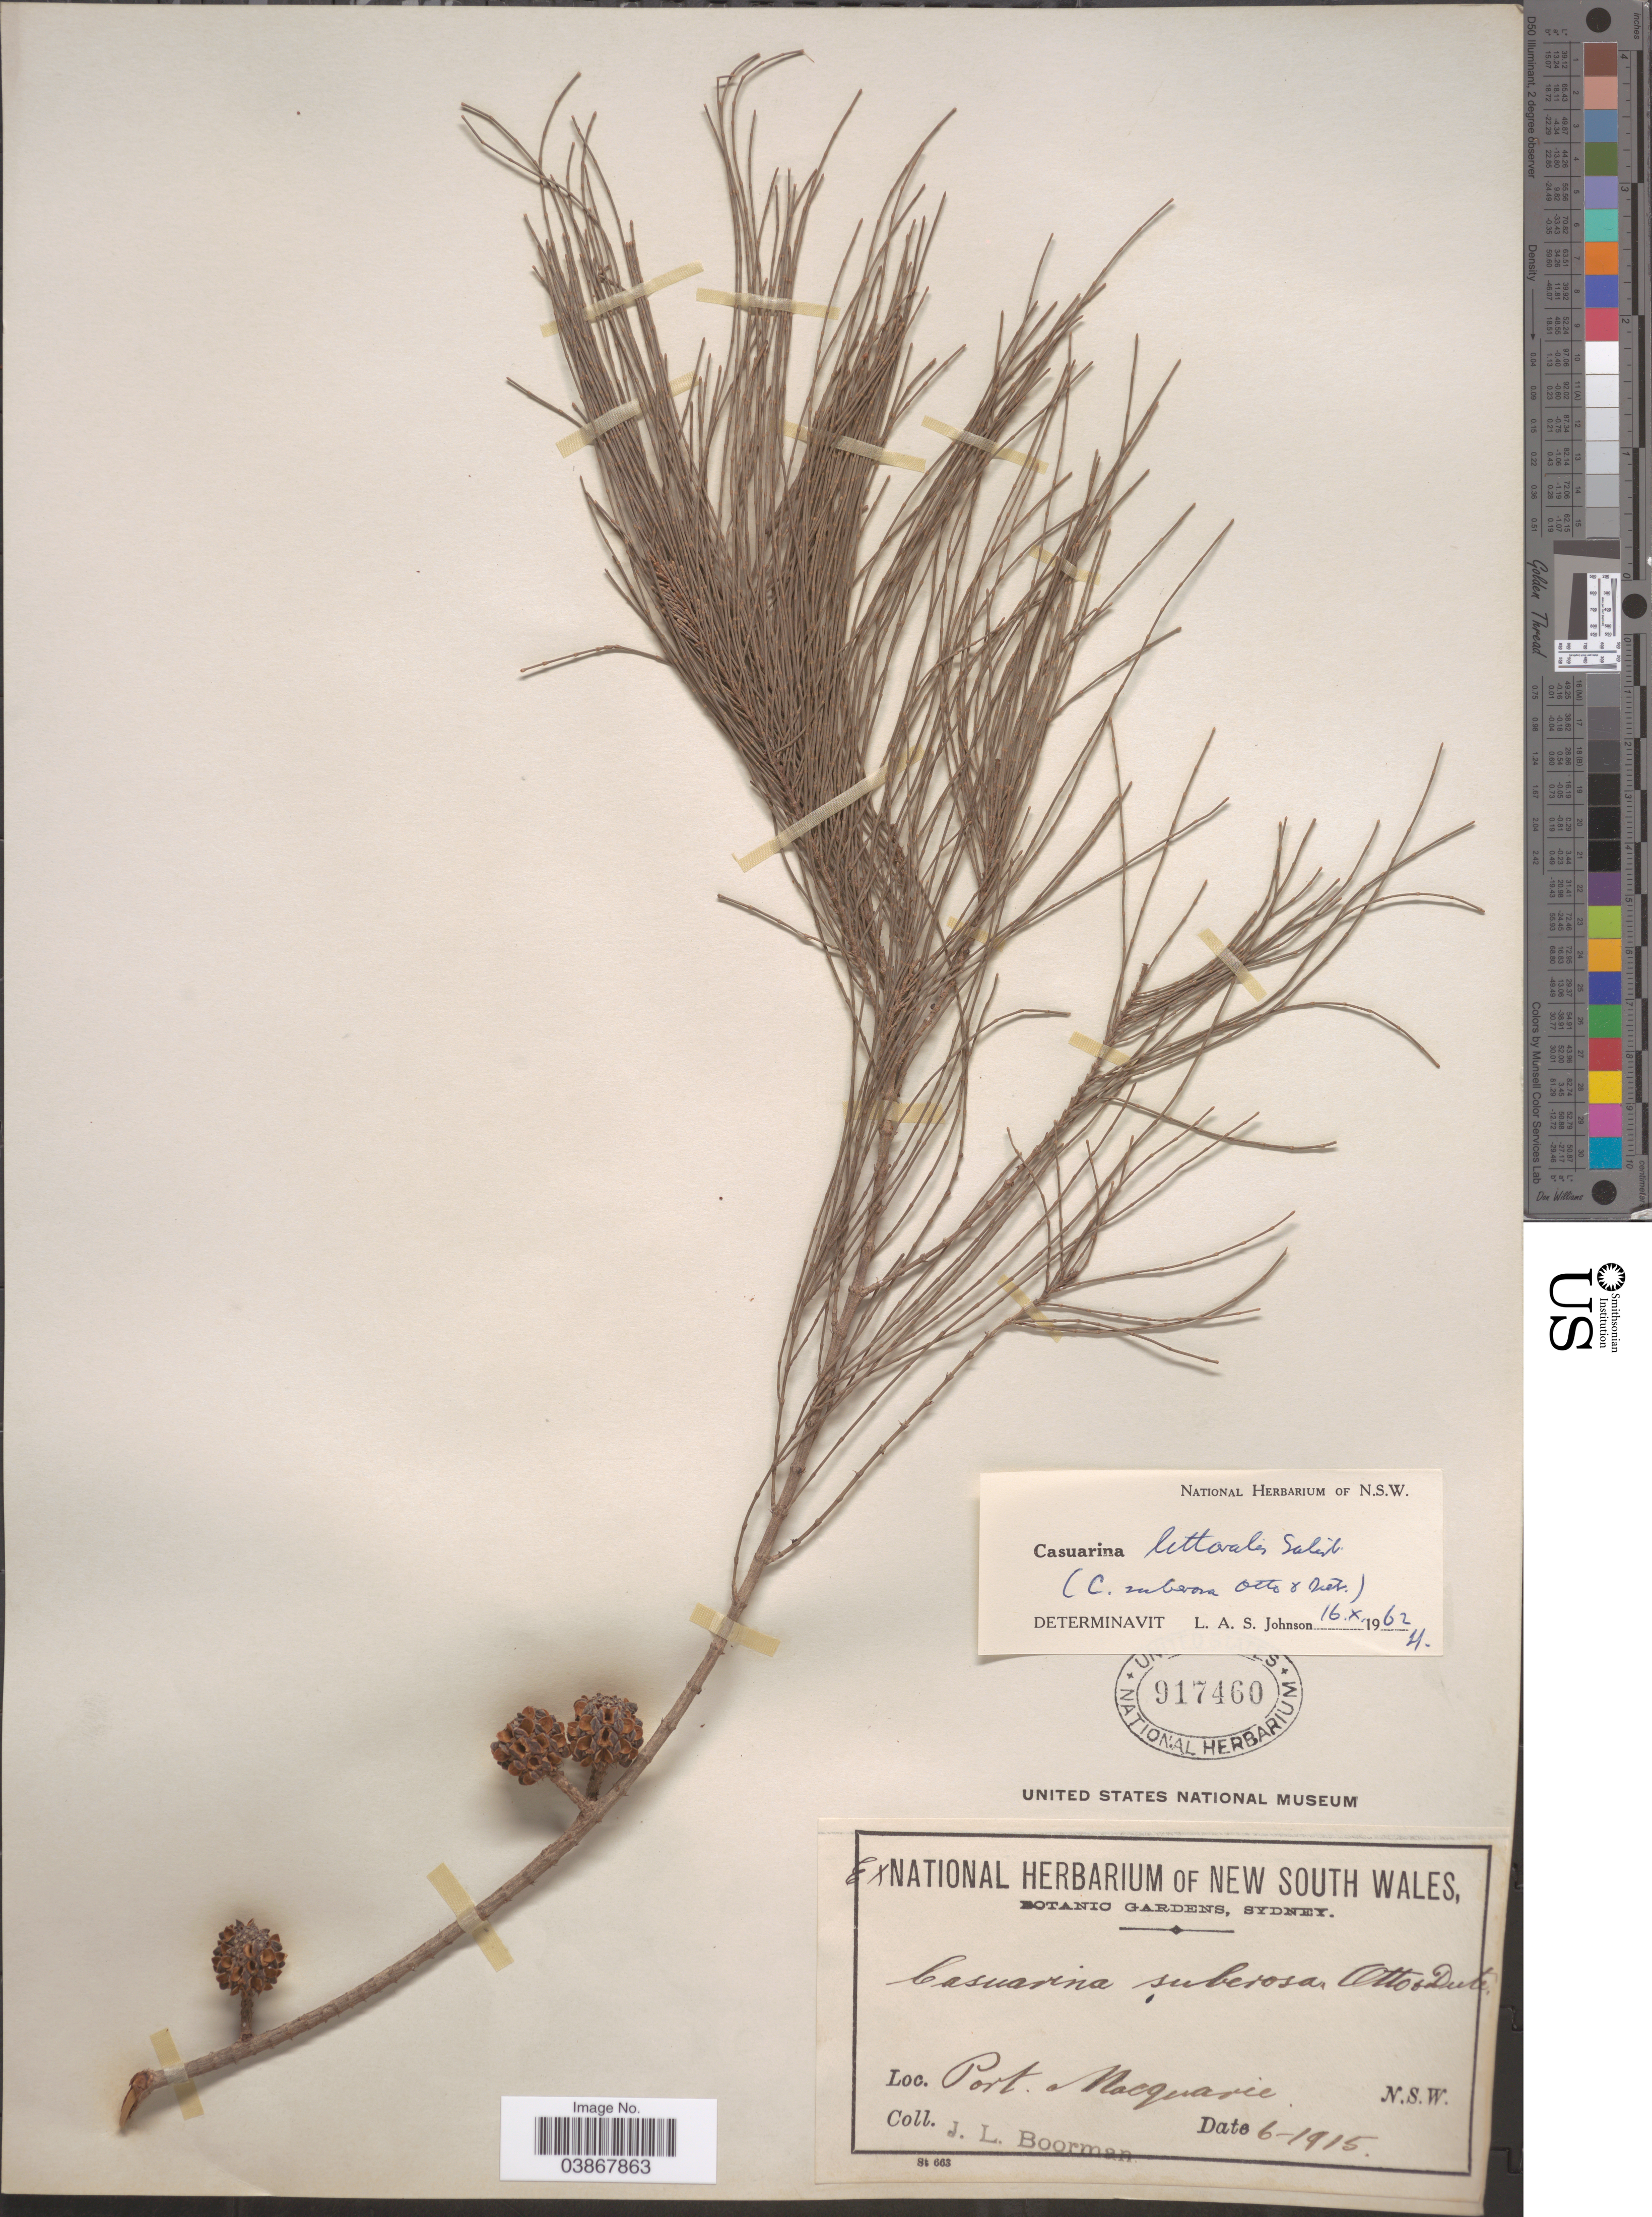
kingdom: Plantae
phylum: Tracheophyta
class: Magnoliopsida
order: Fagales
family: Casuarinaceae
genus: Casuarina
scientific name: Casuarina littoralis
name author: Salisb.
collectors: J. Boorman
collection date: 1915-06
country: Australia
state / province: New South Wales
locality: Port Macquarie.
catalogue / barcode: US 917460